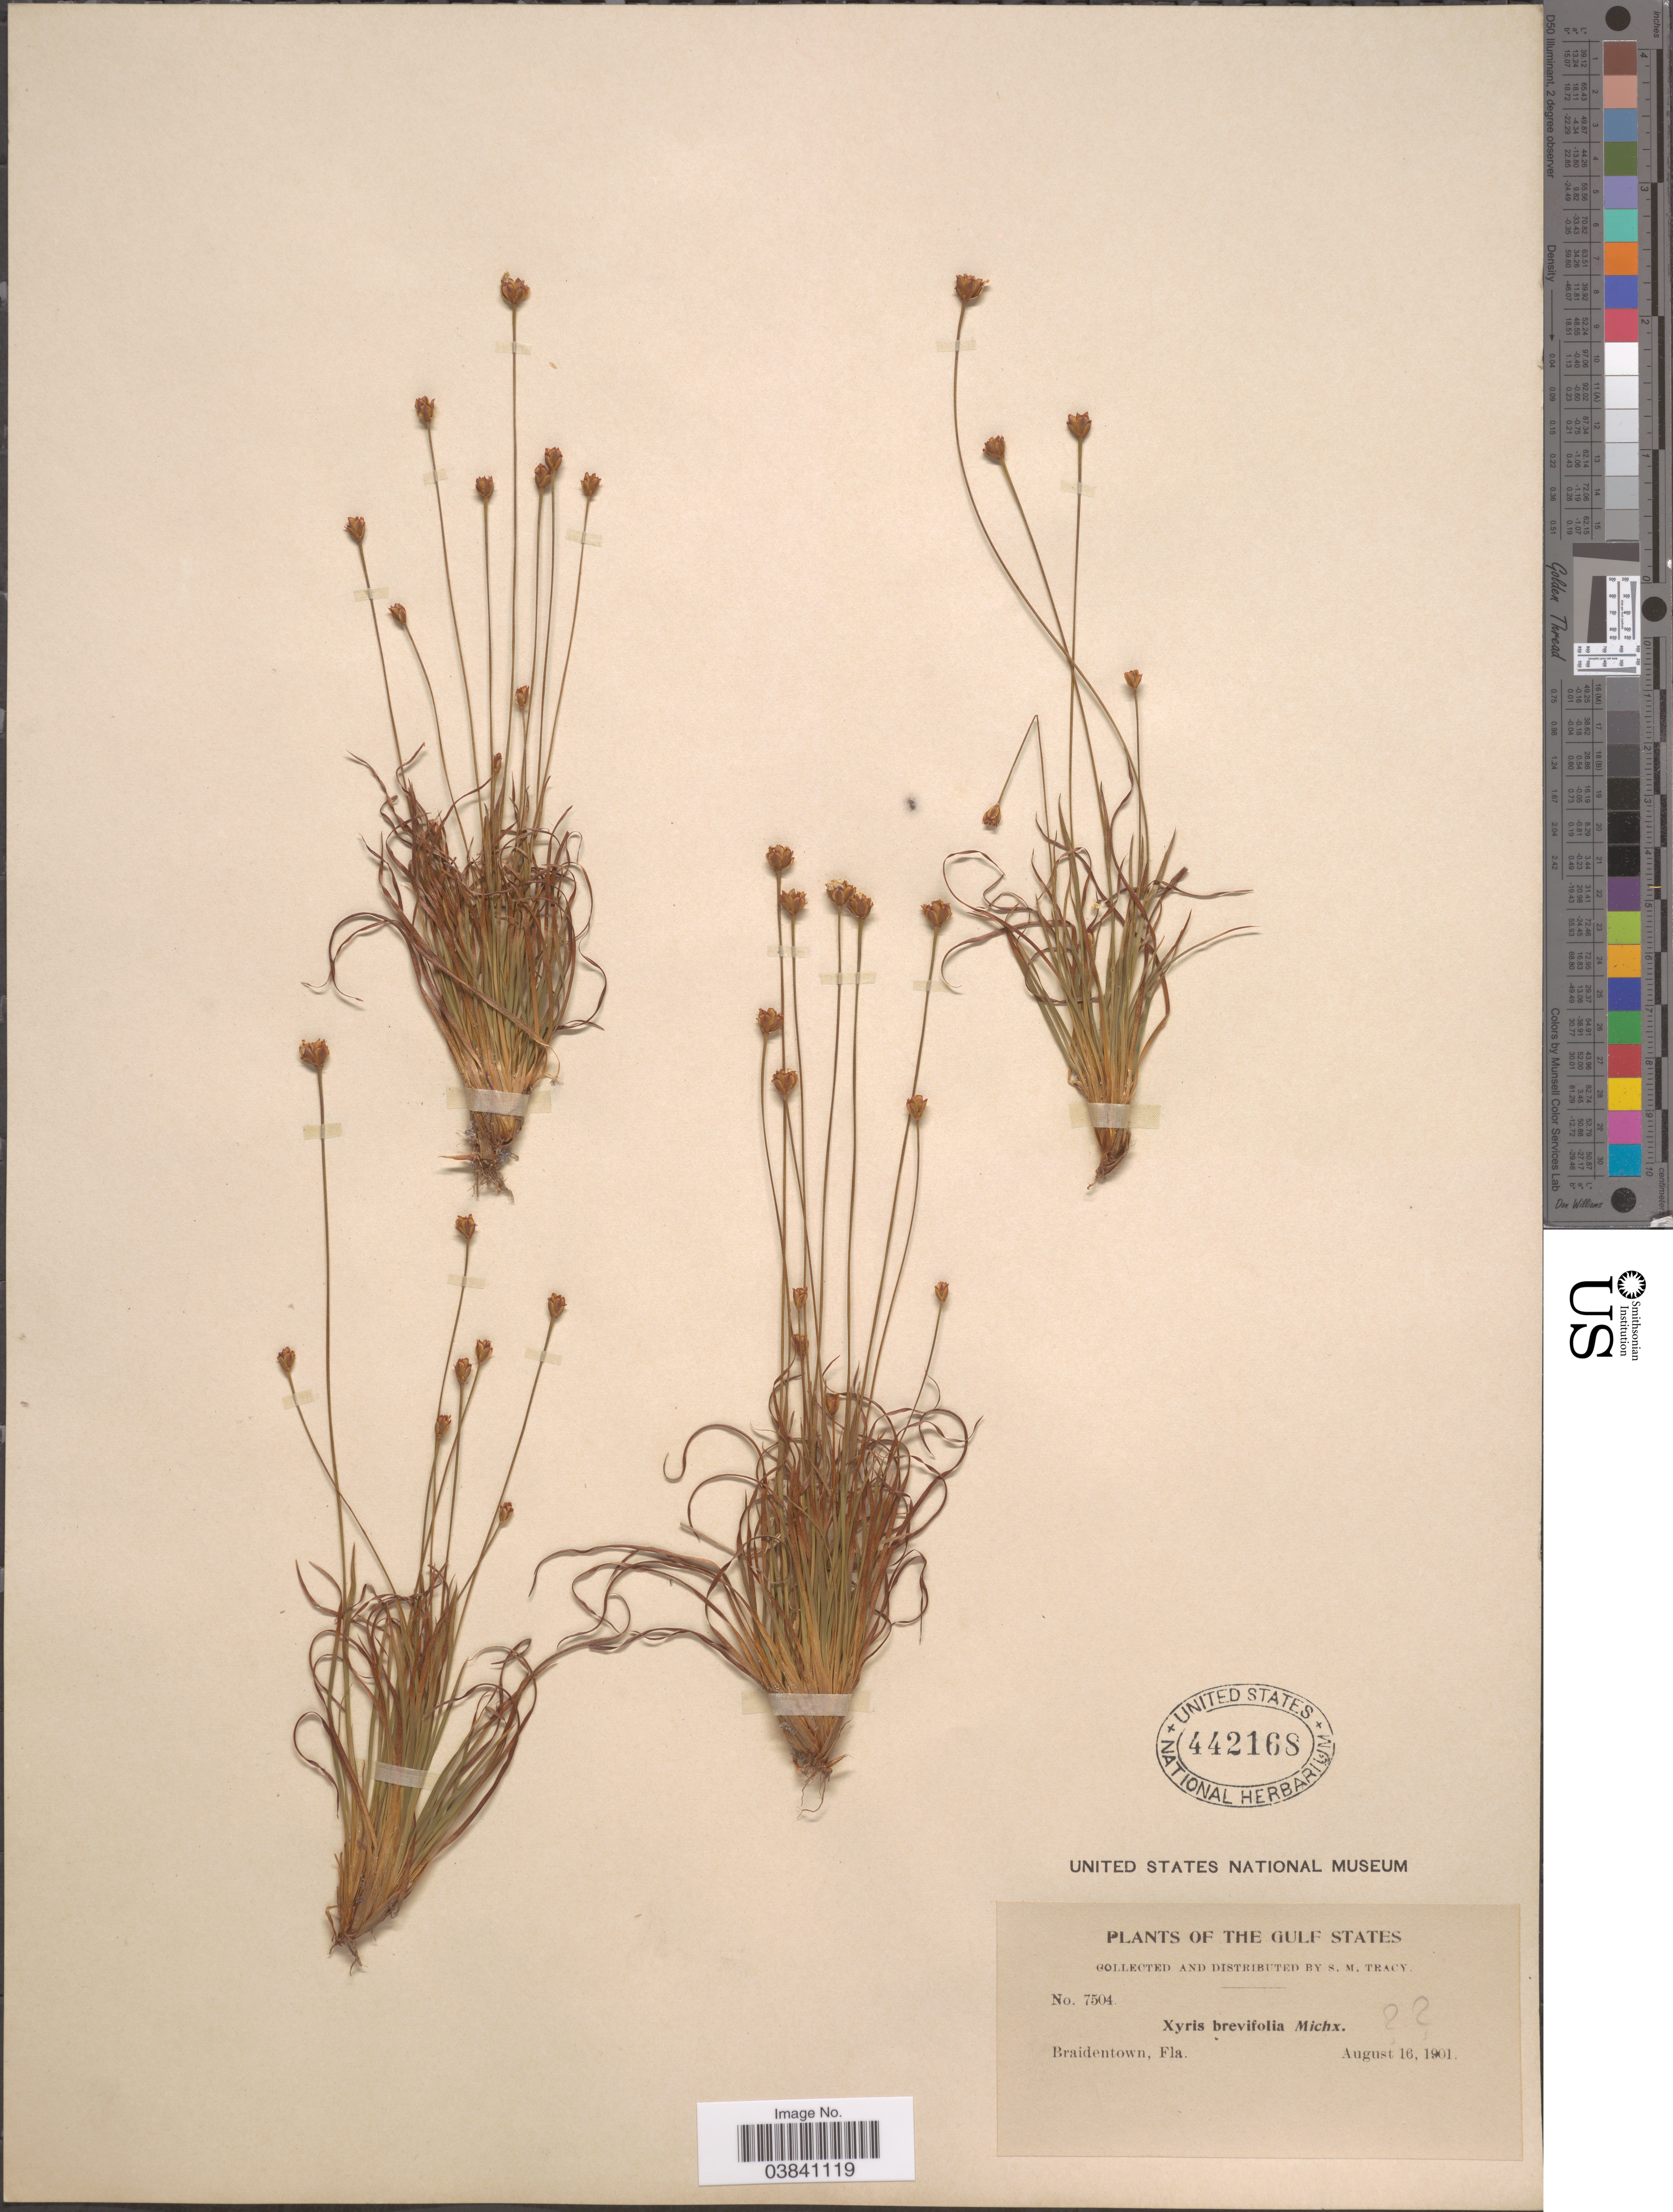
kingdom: Plantae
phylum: Tracheophyta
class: Liliopsida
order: Poales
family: Xyridaceae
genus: Xyris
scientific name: Xyris brevifolia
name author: Michx.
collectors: S. M. Tracy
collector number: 7504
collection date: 1901-08-16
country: United States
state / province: Florida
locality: Gulf States. Braidentown.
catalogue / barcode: US 442168